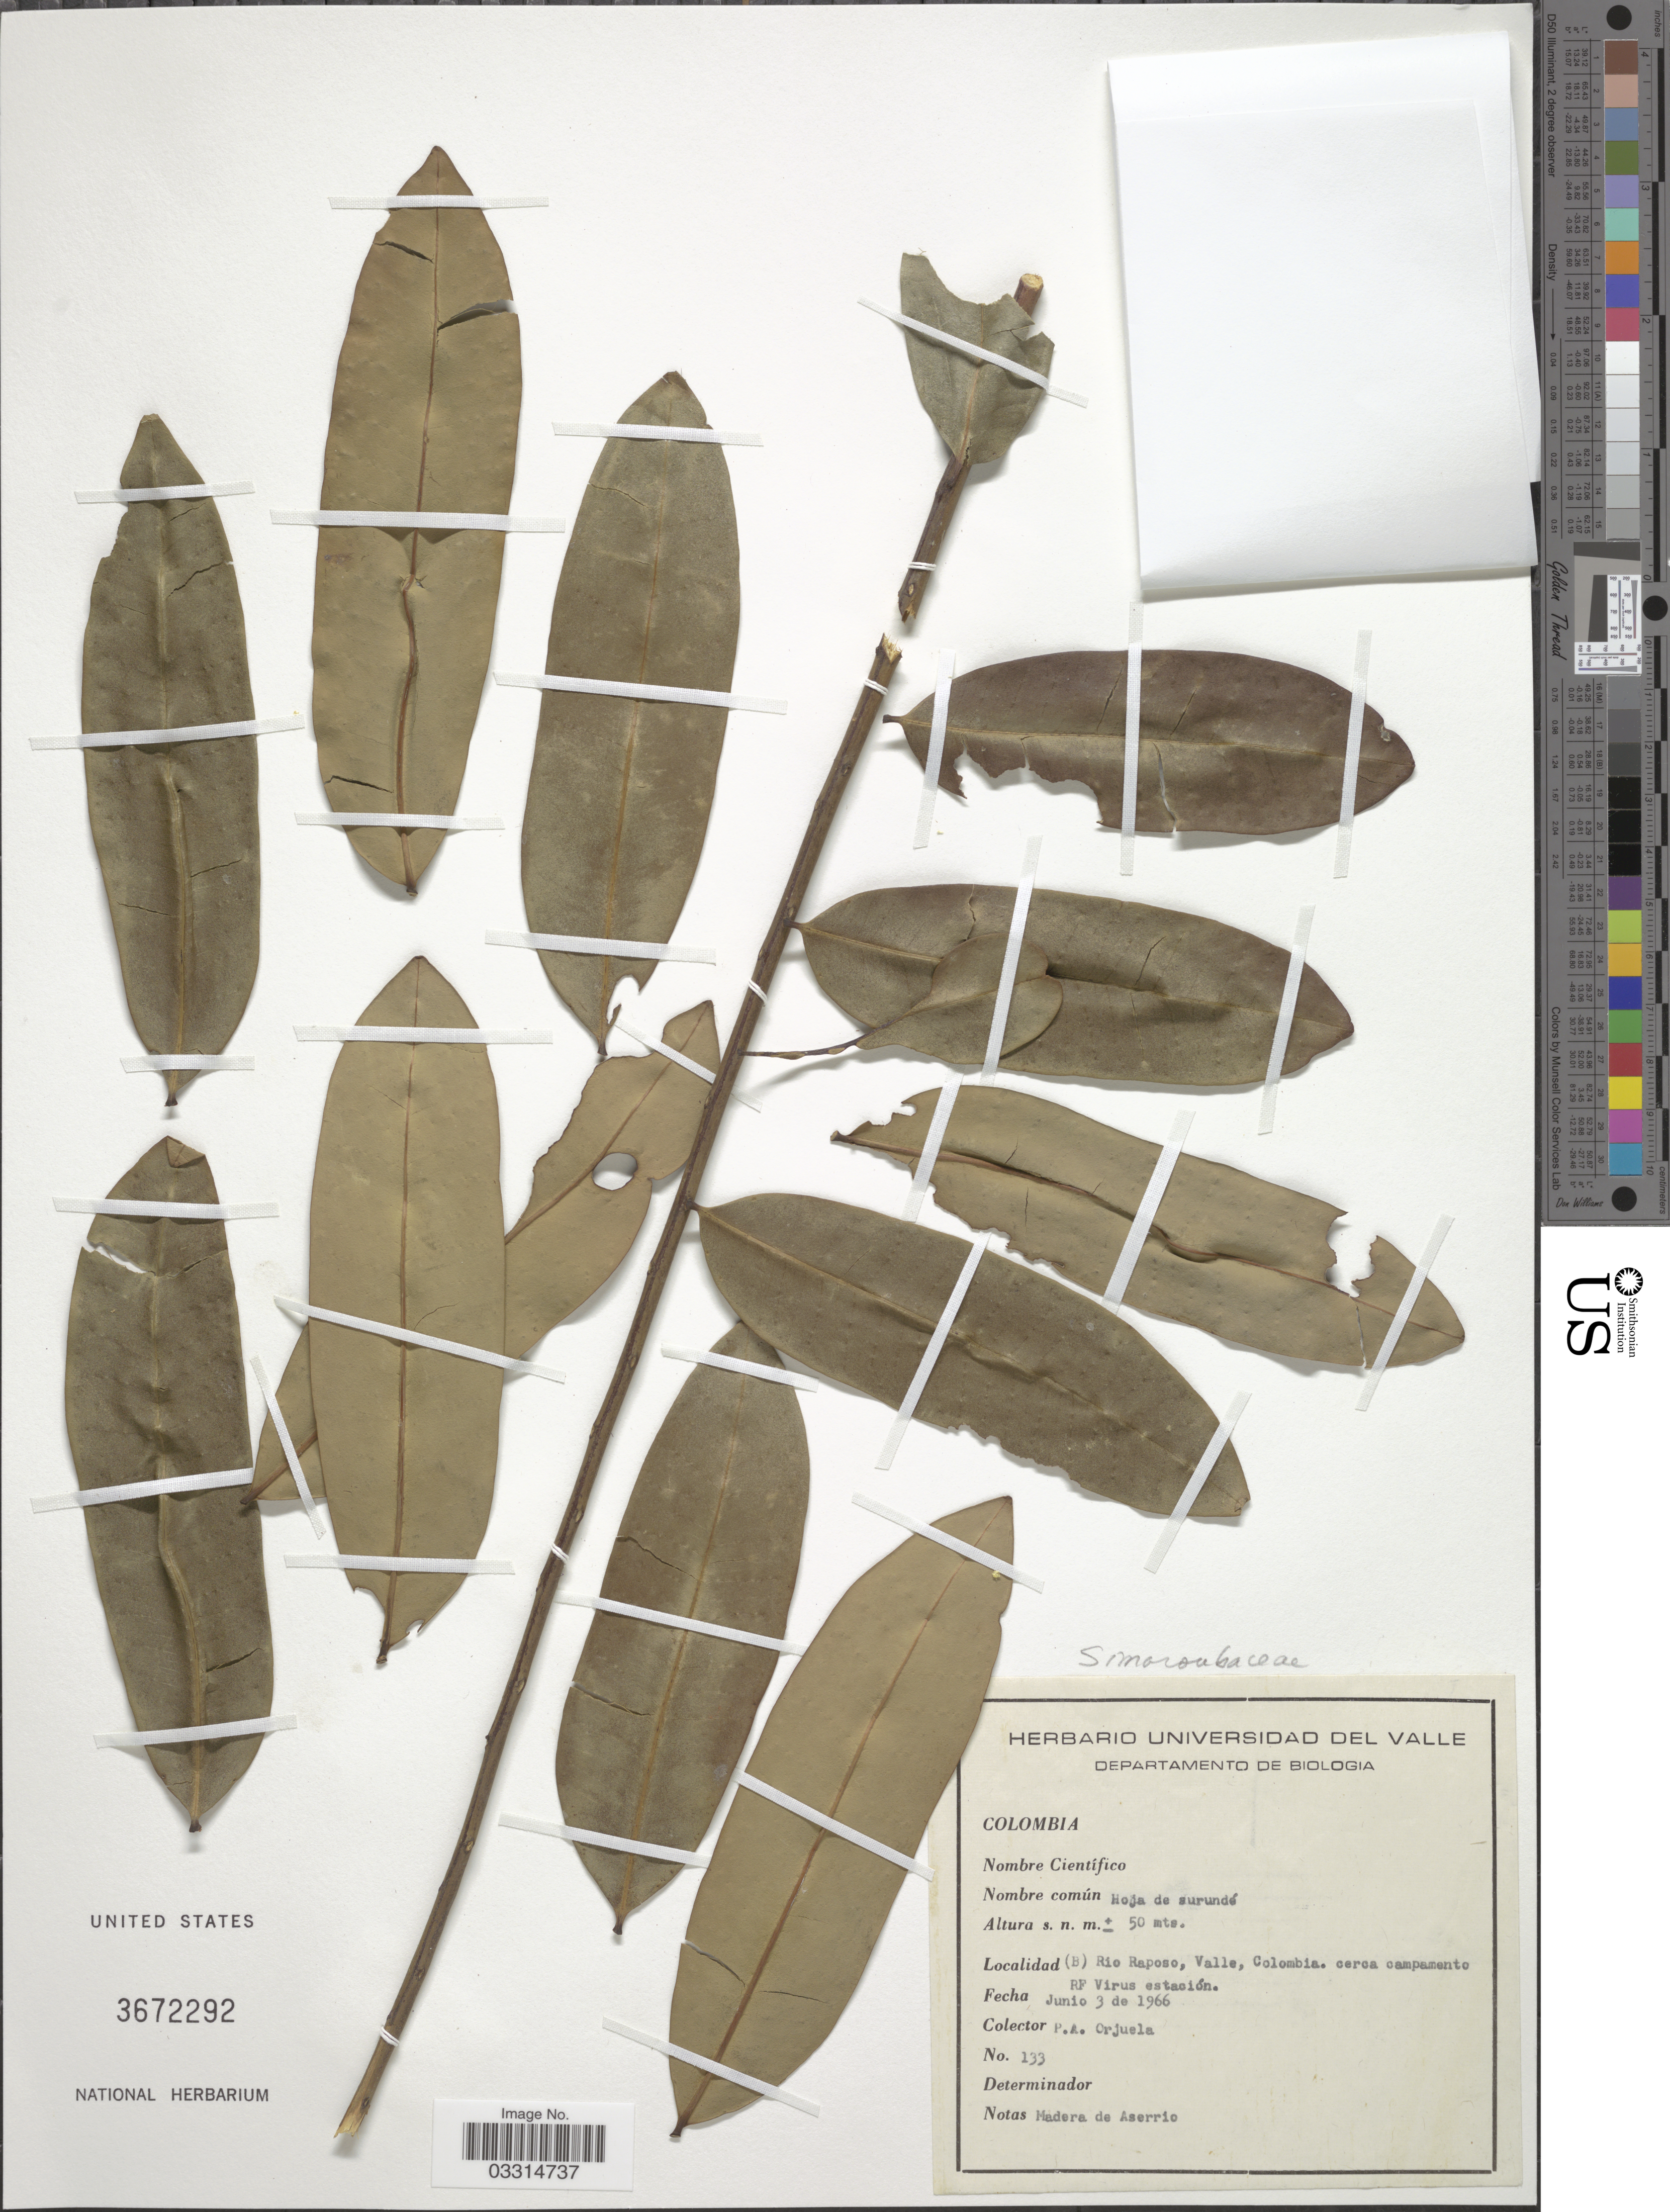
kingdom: Plantae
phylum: Tracheophyta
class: Magnoliopsida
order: Sapindales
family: Simaroubaceae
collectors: P. A. Orjuela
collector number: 133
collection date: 1966-06-03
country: Colombia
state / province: Valle del Cauca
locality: (B) Rio Raposo, Valle, Colombia. Cerca campamento RF Virus estación.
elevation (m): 50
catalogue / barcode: US 3672292